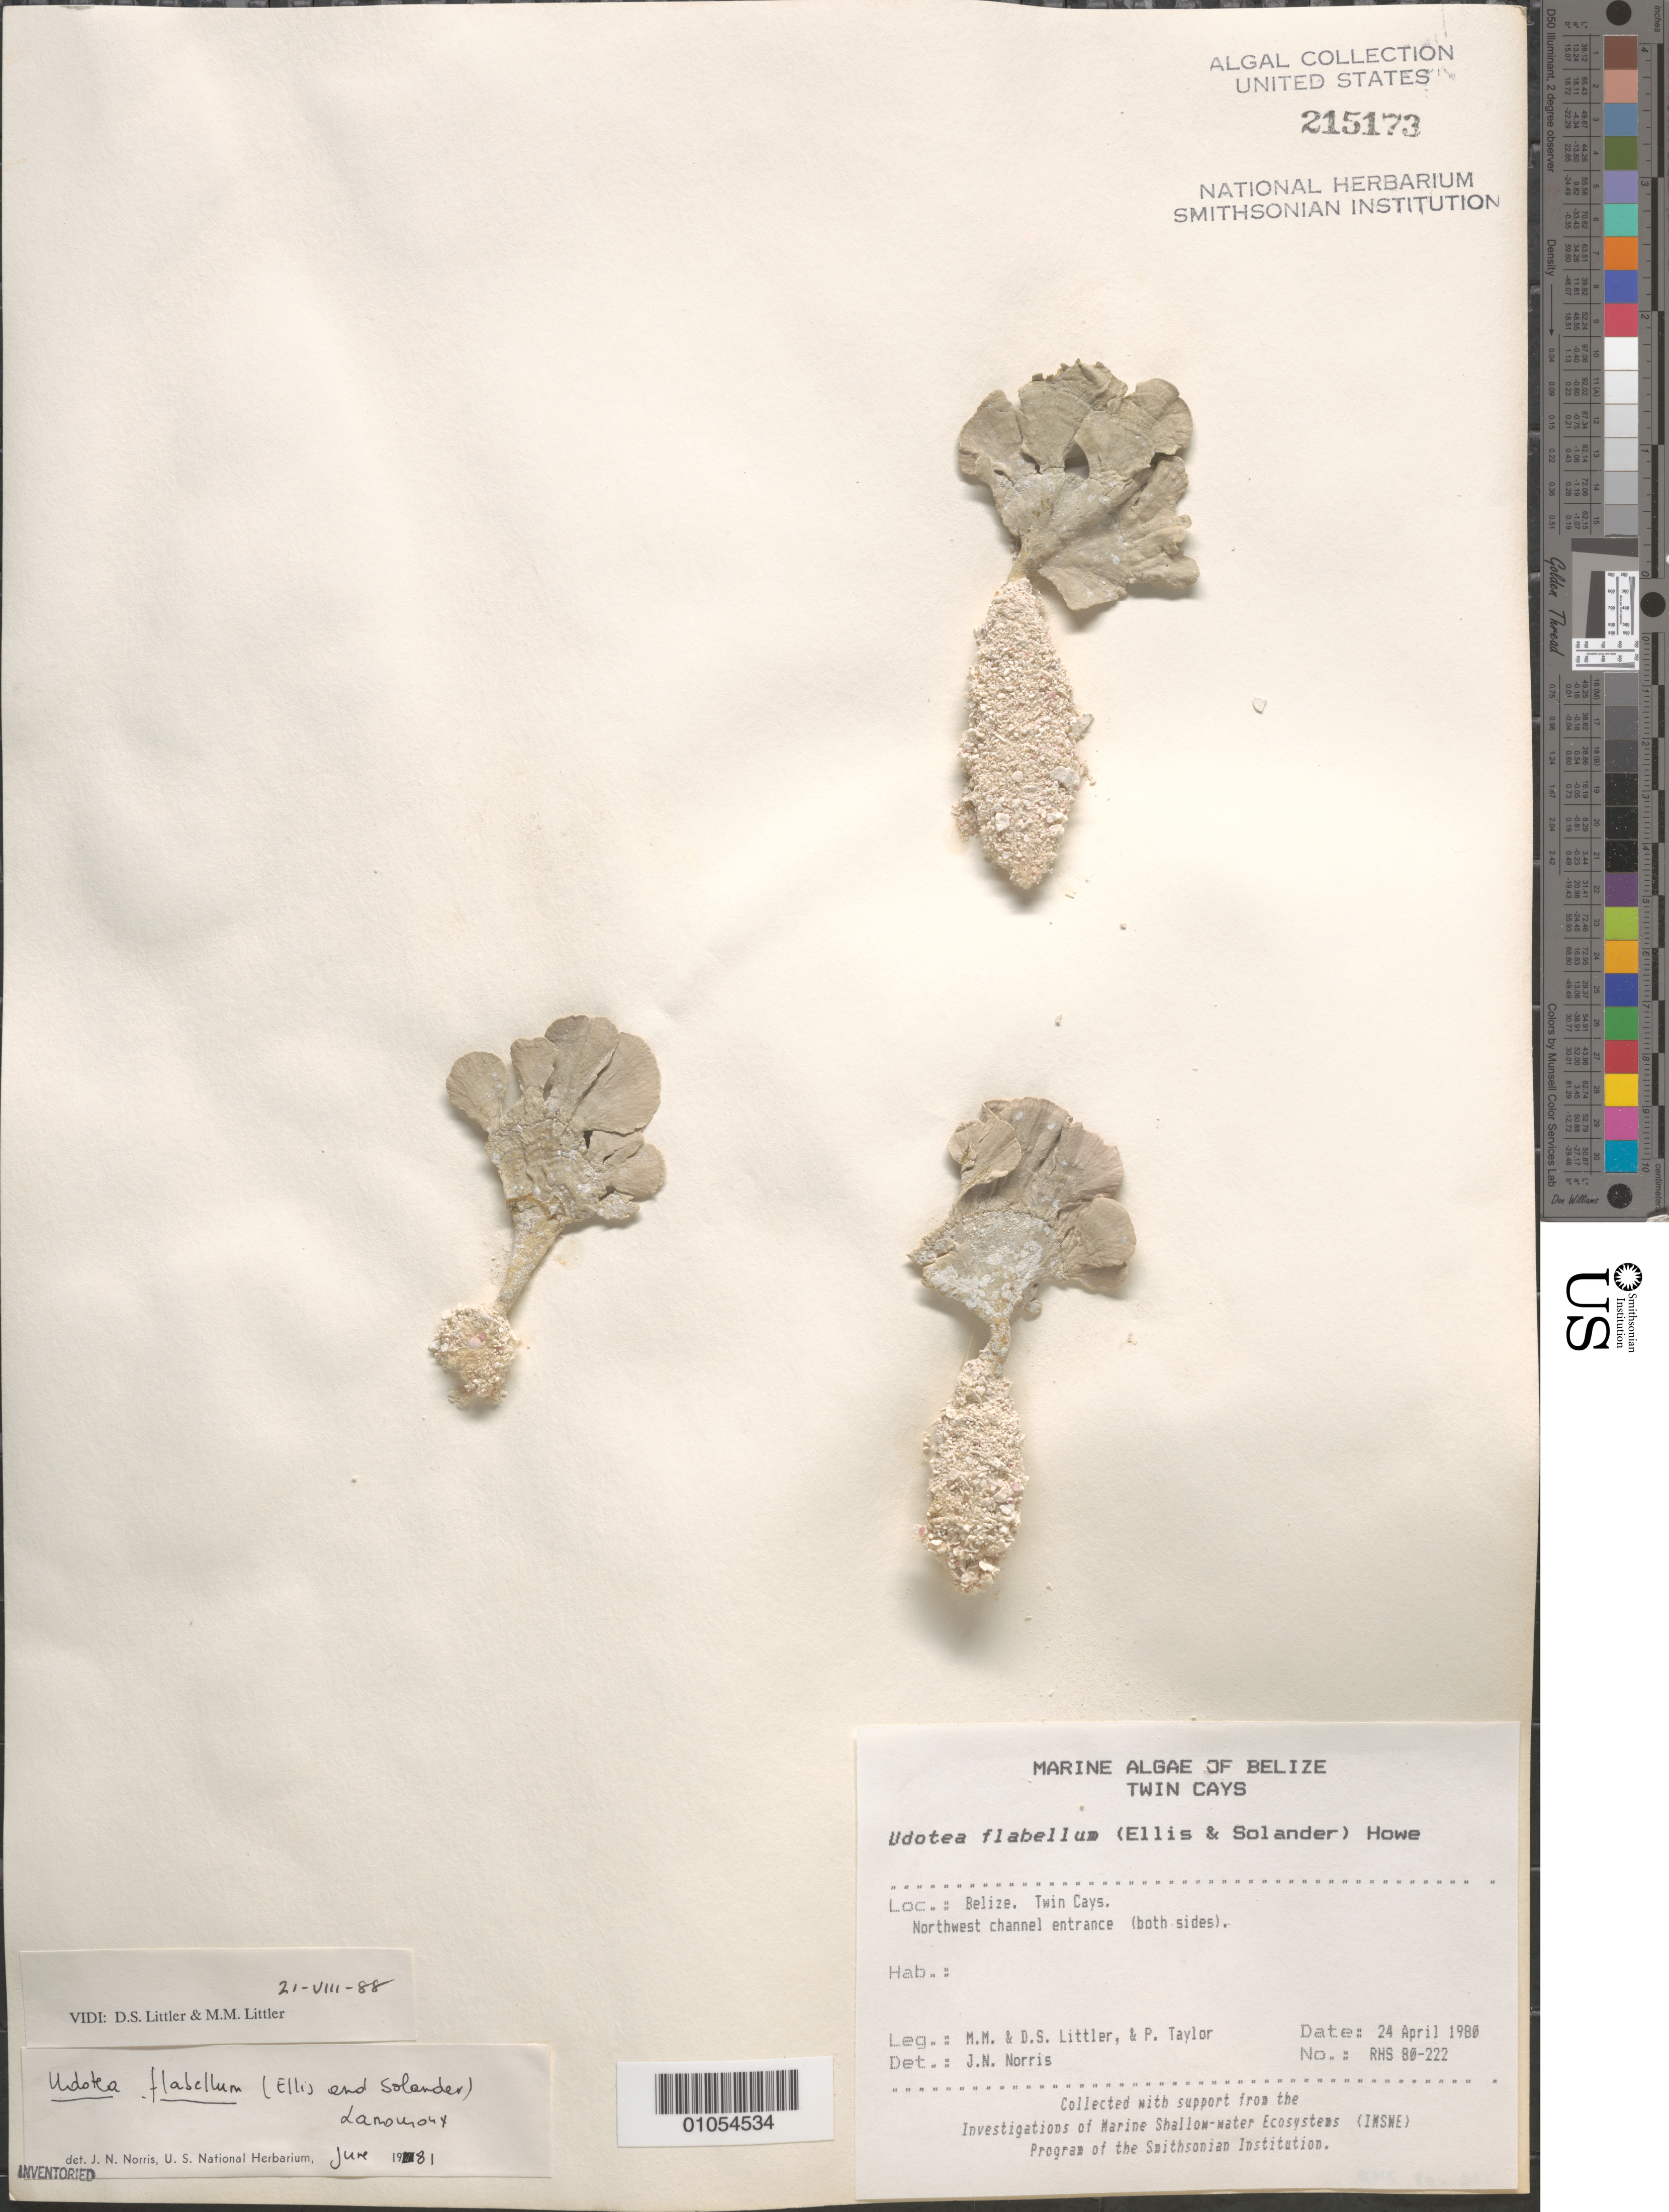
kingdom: Plantae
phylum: Chlorophyta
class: Ulvophyceae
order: Bryopsidales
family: Udoteaceae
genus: Udotea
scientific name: Udotea flabellum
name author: (J. Ellis & Sol.) M. Howe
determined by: Norris, James N.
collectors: M. M. Littler, D. S. Littler & P. R. Taylor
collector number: RHS 80-222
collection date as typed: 24 Apr 1980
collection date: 1980-04-24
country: Belize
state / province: Stann Creek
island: Twin Cays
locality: Northwest channel entrance (both sides) to Twin Cays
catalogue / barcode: US 215173